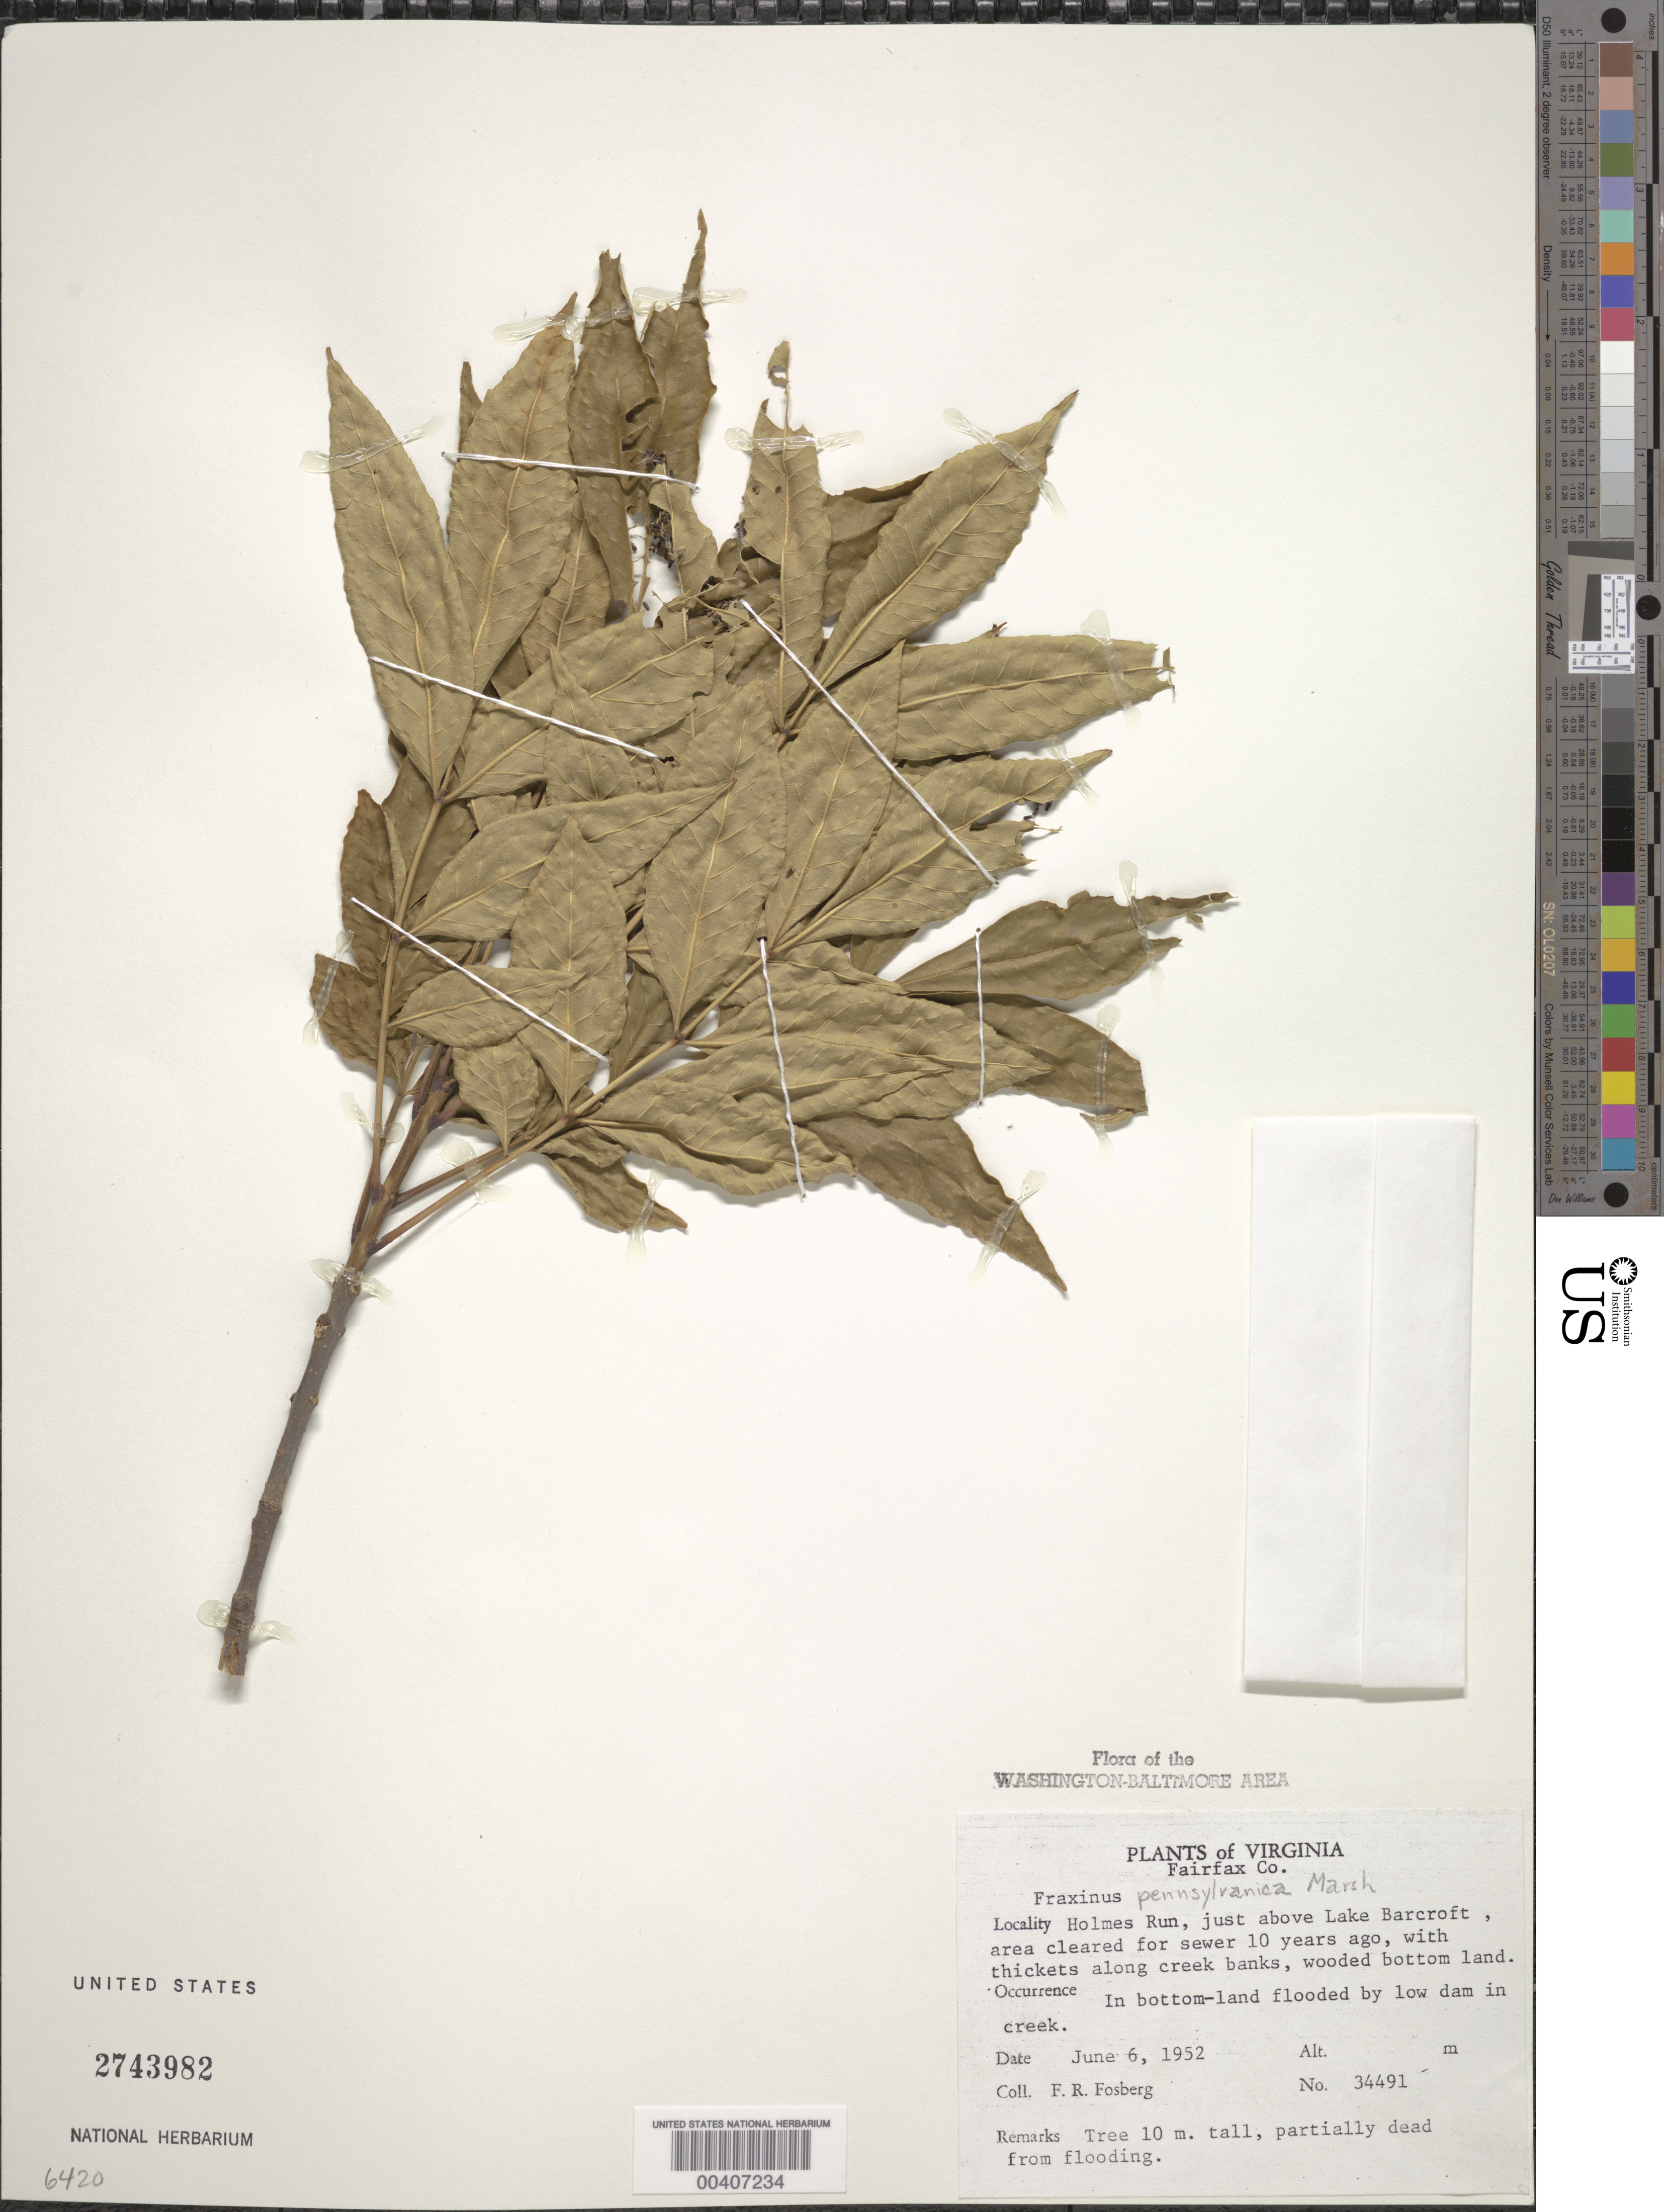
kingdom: Plantae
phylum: Tracheophyta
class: Magnoliopsida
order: Lamiales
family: Oleaceae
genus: Fraxinus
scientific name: Fraxinus pennsylvanica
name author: Marshall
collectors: F. R. Fosberg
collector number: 34491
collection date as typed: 06 Jun 1952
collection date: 1952-06-06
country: United States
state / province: Virginia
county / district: Fairfax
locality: Holmes Run, above Lake Barcroft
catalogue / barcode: US 2743982